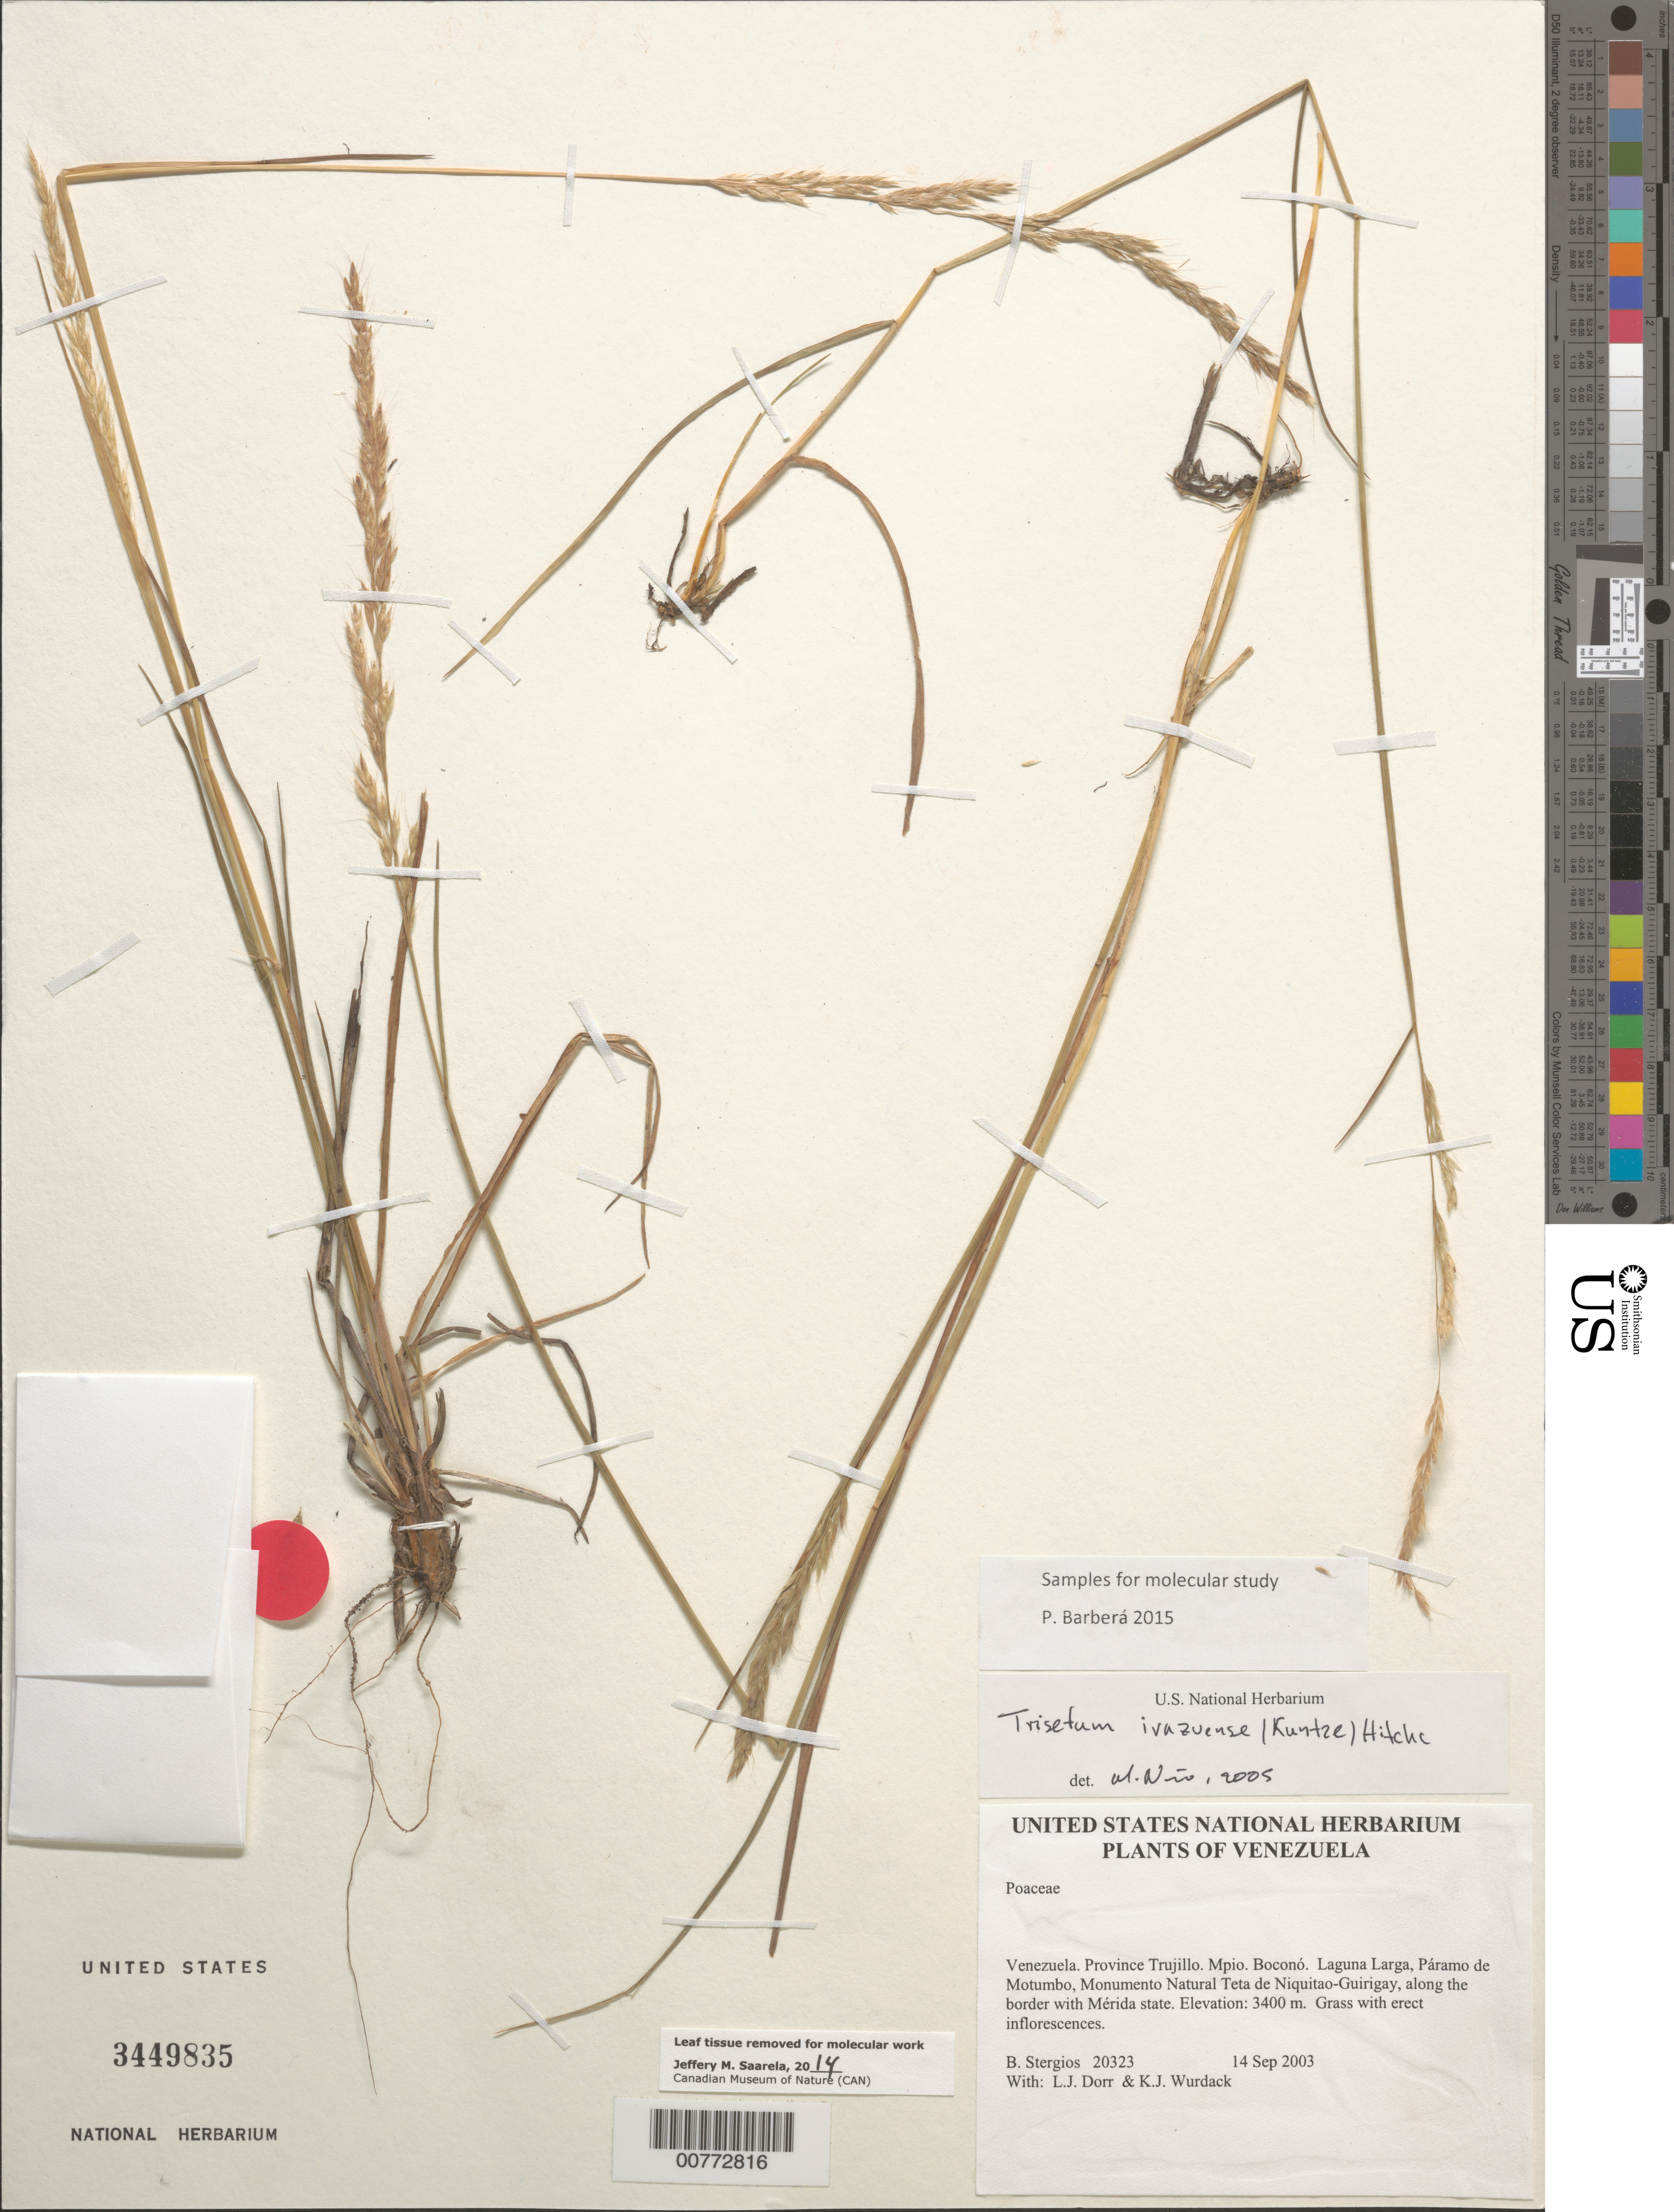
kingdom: Plantae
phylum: Tracheophyta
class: Liliopsida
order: Poales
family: Poaceae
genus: Trisetum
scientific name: Trisetum irazuense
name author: (Kuntze) Hitchc.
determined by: Niño, S. M., (PORT), BioCentro-UNELLEZ (VENEZUELA)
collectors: B. G. Stergios, L. J. Dorr & K. Wurdack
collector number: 20323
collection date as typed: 14 Sep 2003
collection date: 2003-09-14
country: Venezuela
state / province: Trujillo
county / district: Boconó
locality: Laguna Larga, Páramo de Motumbo, Monumento Natural Teta de Niquitao-Guirigay, along the border with Mérida state.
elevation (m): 3400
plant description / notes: MO, PORT, US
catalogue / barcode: US 3449835